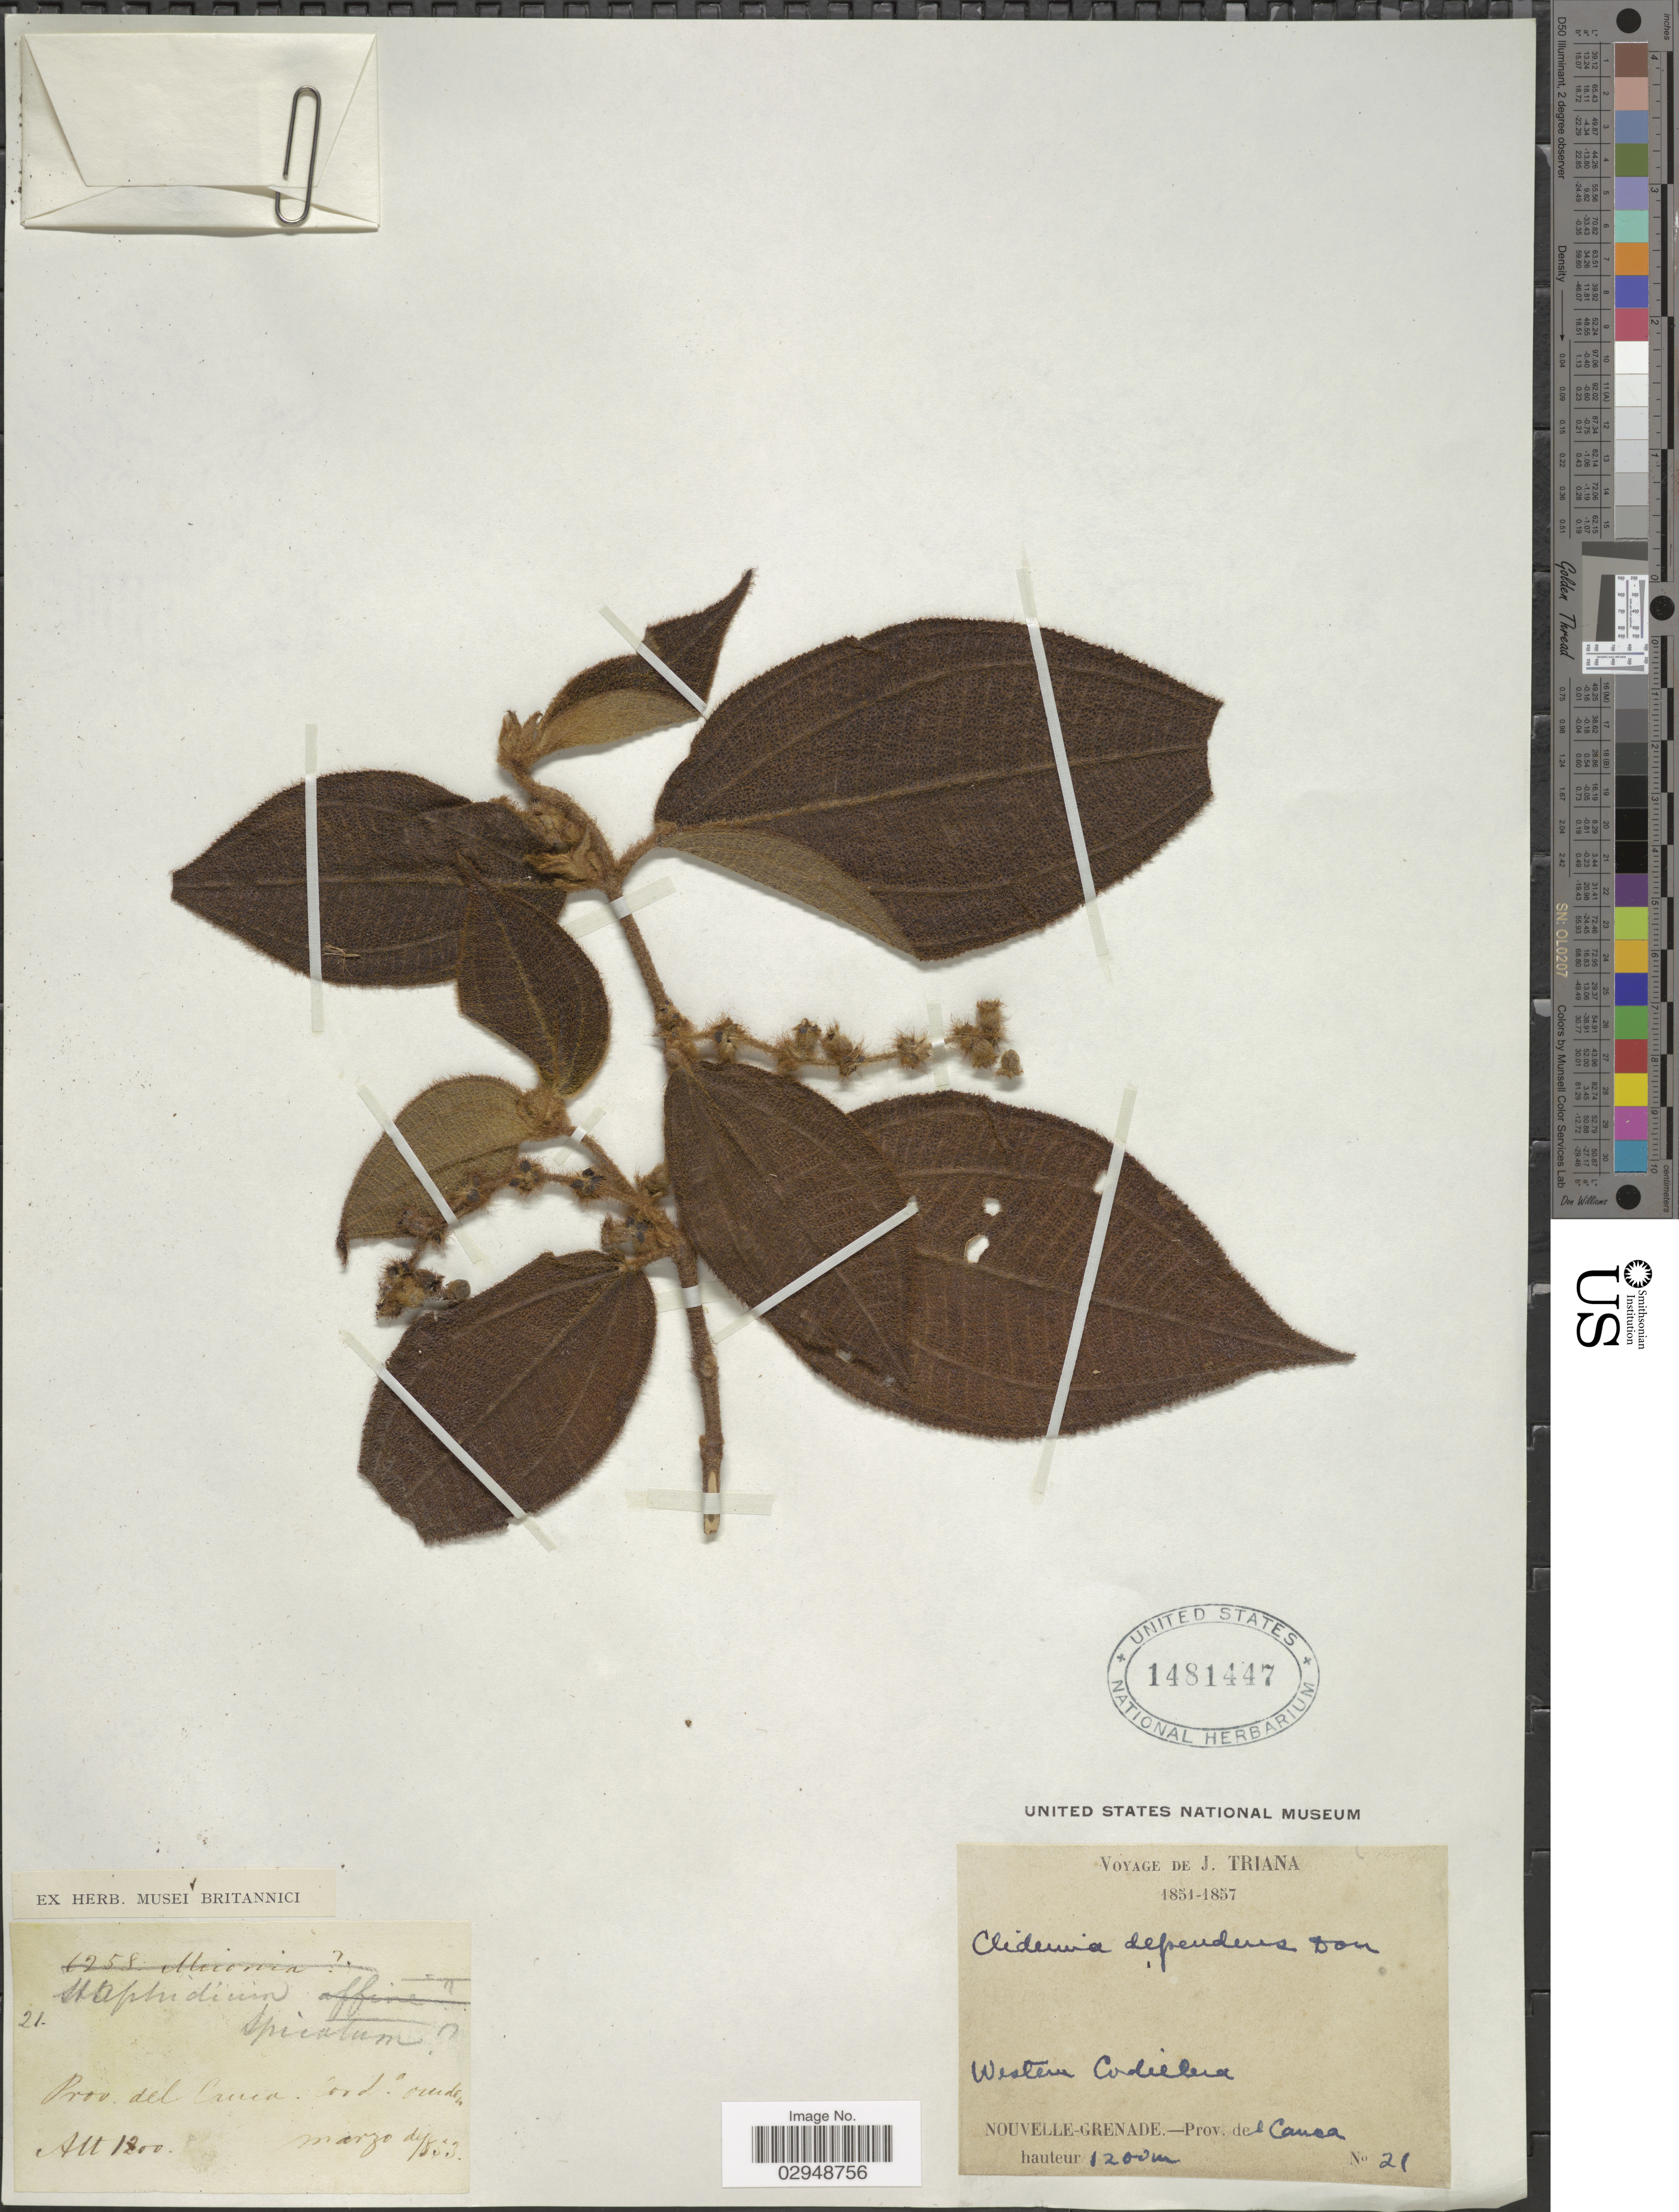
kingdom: Plantae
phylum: Tracheophyta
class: Magnoliopsida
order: Myrtales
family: Melastomataceae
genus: Clidemia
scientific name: Clidemia capitellata var. dependens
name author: (Pav. & D. Don) J.F. Macbr.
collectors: J. Triana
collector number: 21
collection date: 1851/1857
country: Colombia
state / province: Cauca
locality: Western Cordillera. Nouvelle-Grenade.- Prov. del Cauca.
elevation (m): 1200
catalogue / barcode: US 1481447